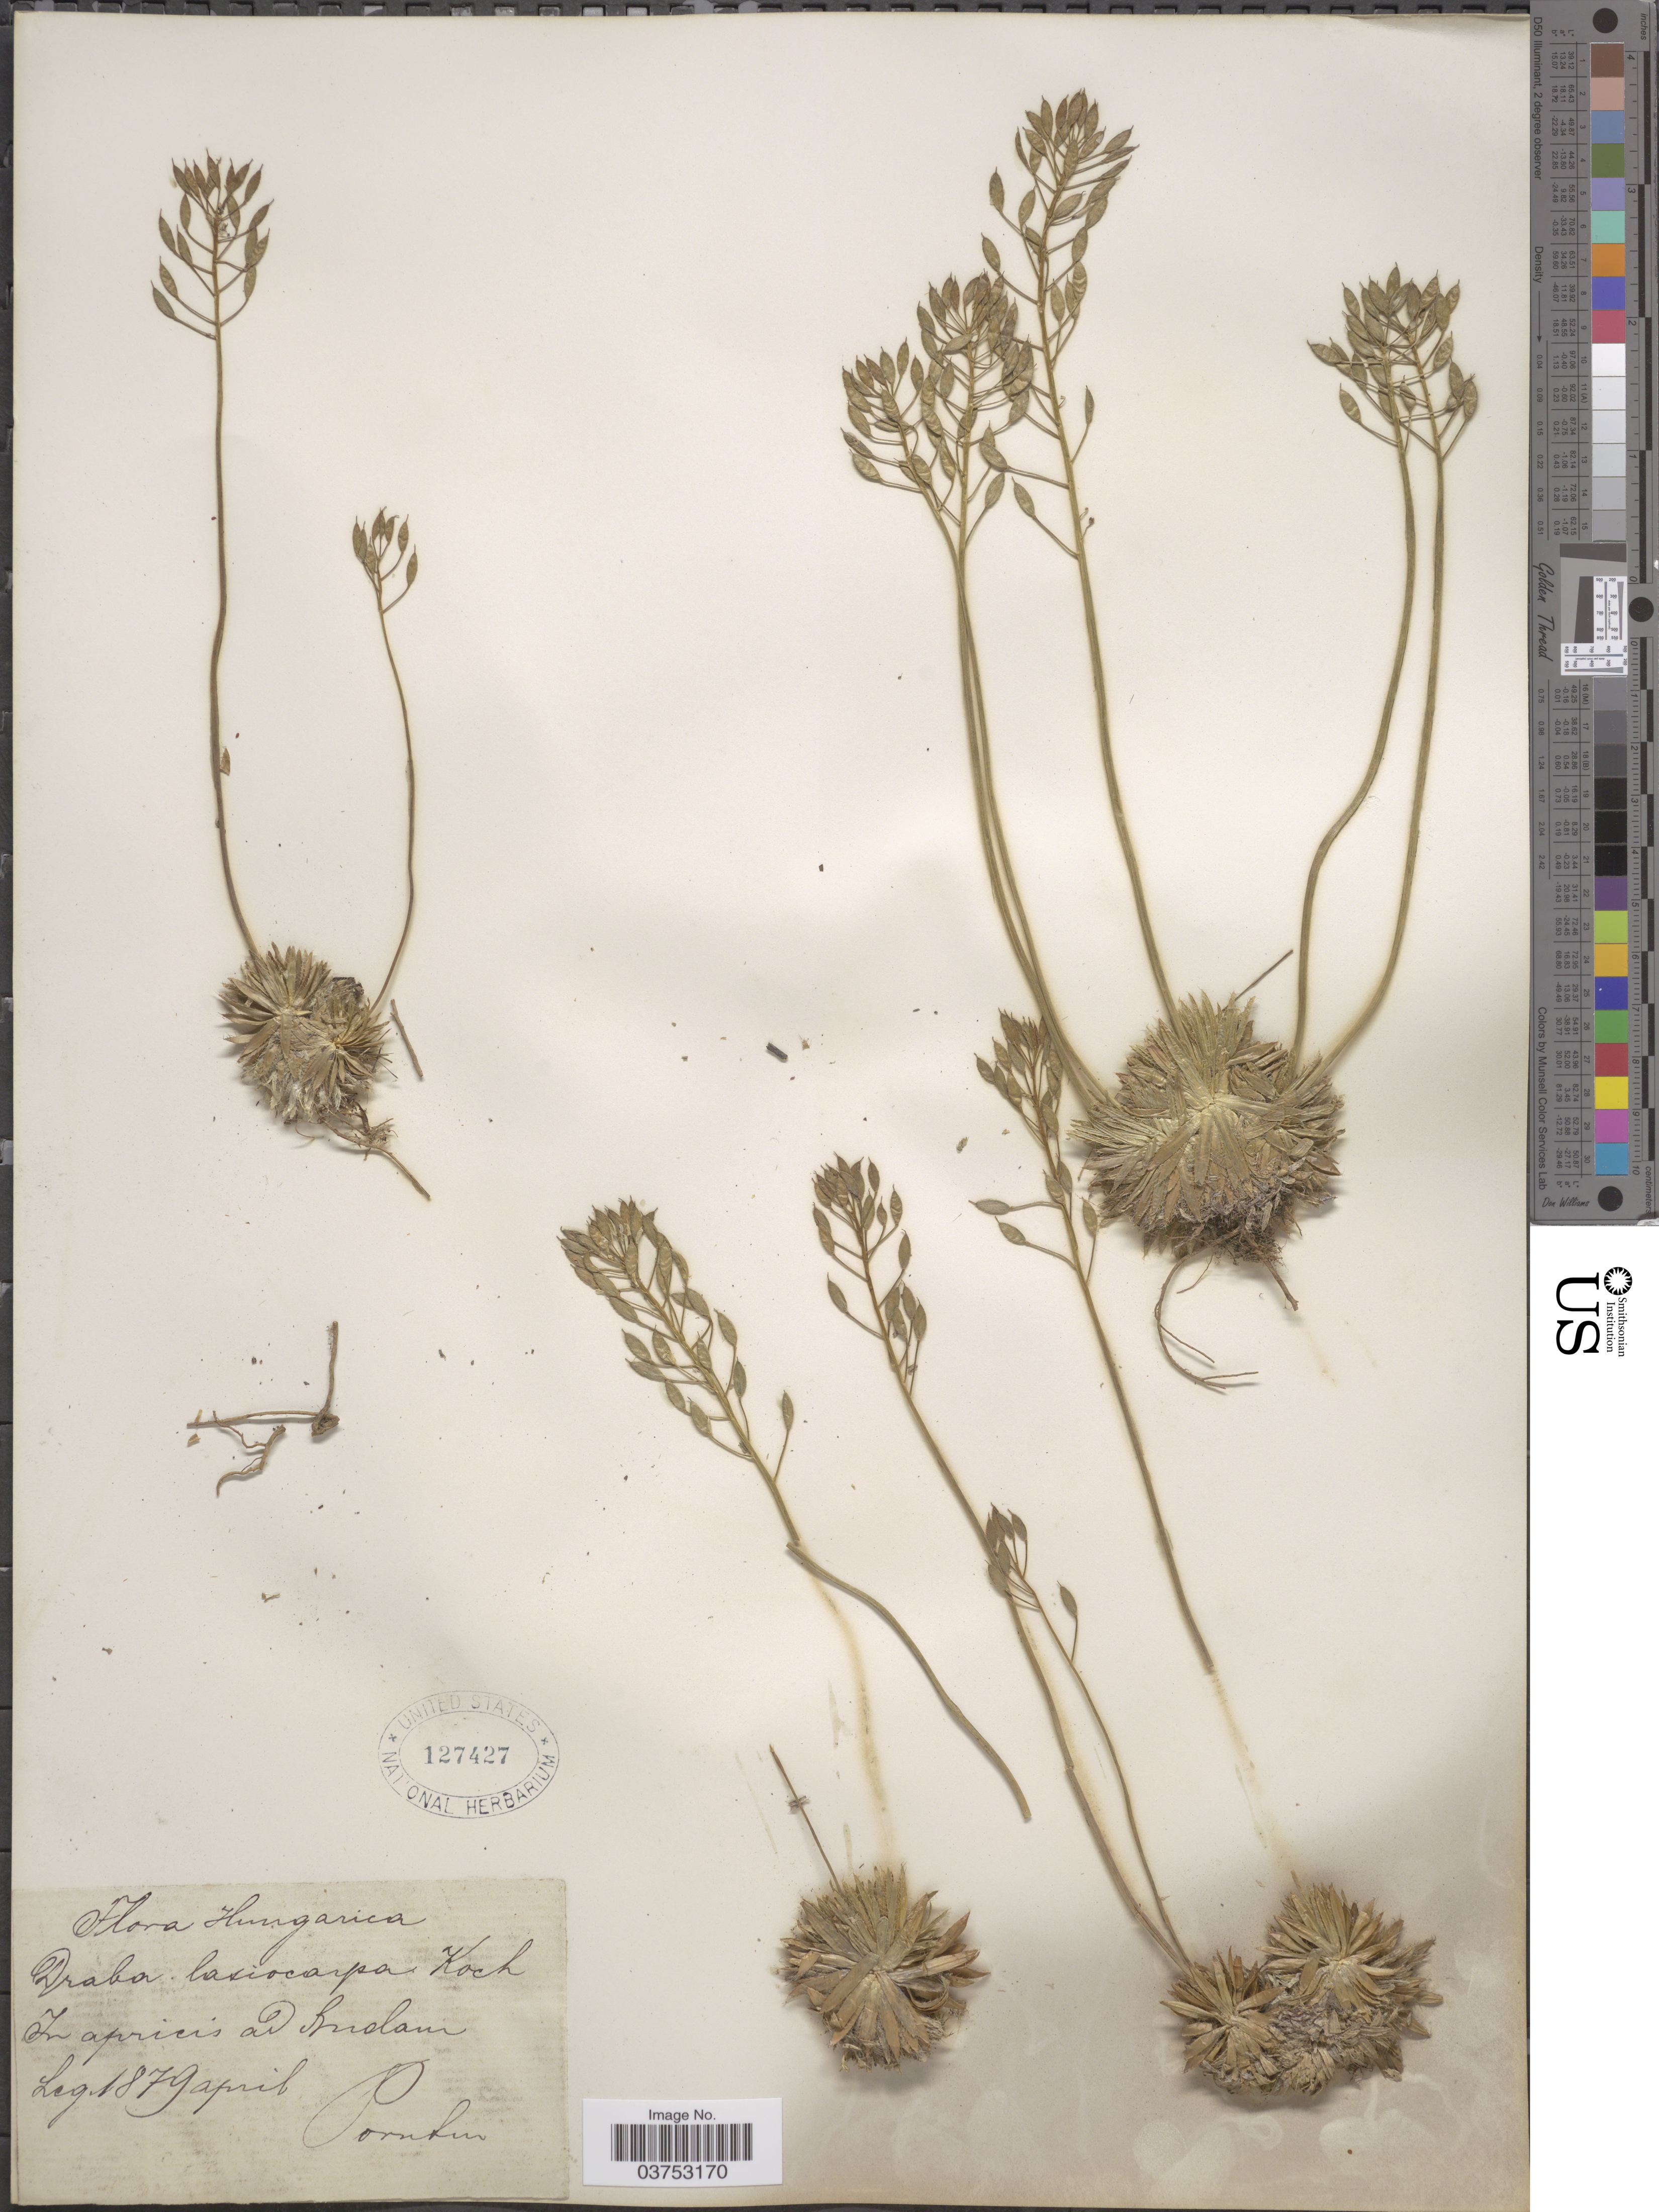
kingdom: Plantae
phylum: Tracheophyta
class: Magnoliopsida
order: Brassicales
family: Brassicaceae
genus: Draba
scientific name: Draba lasiocarpa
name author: Rochel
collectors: -. Porntin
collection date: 1879-04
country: Hungary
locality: Hungarica. In apricis ad Budam.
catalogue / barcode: US 127427